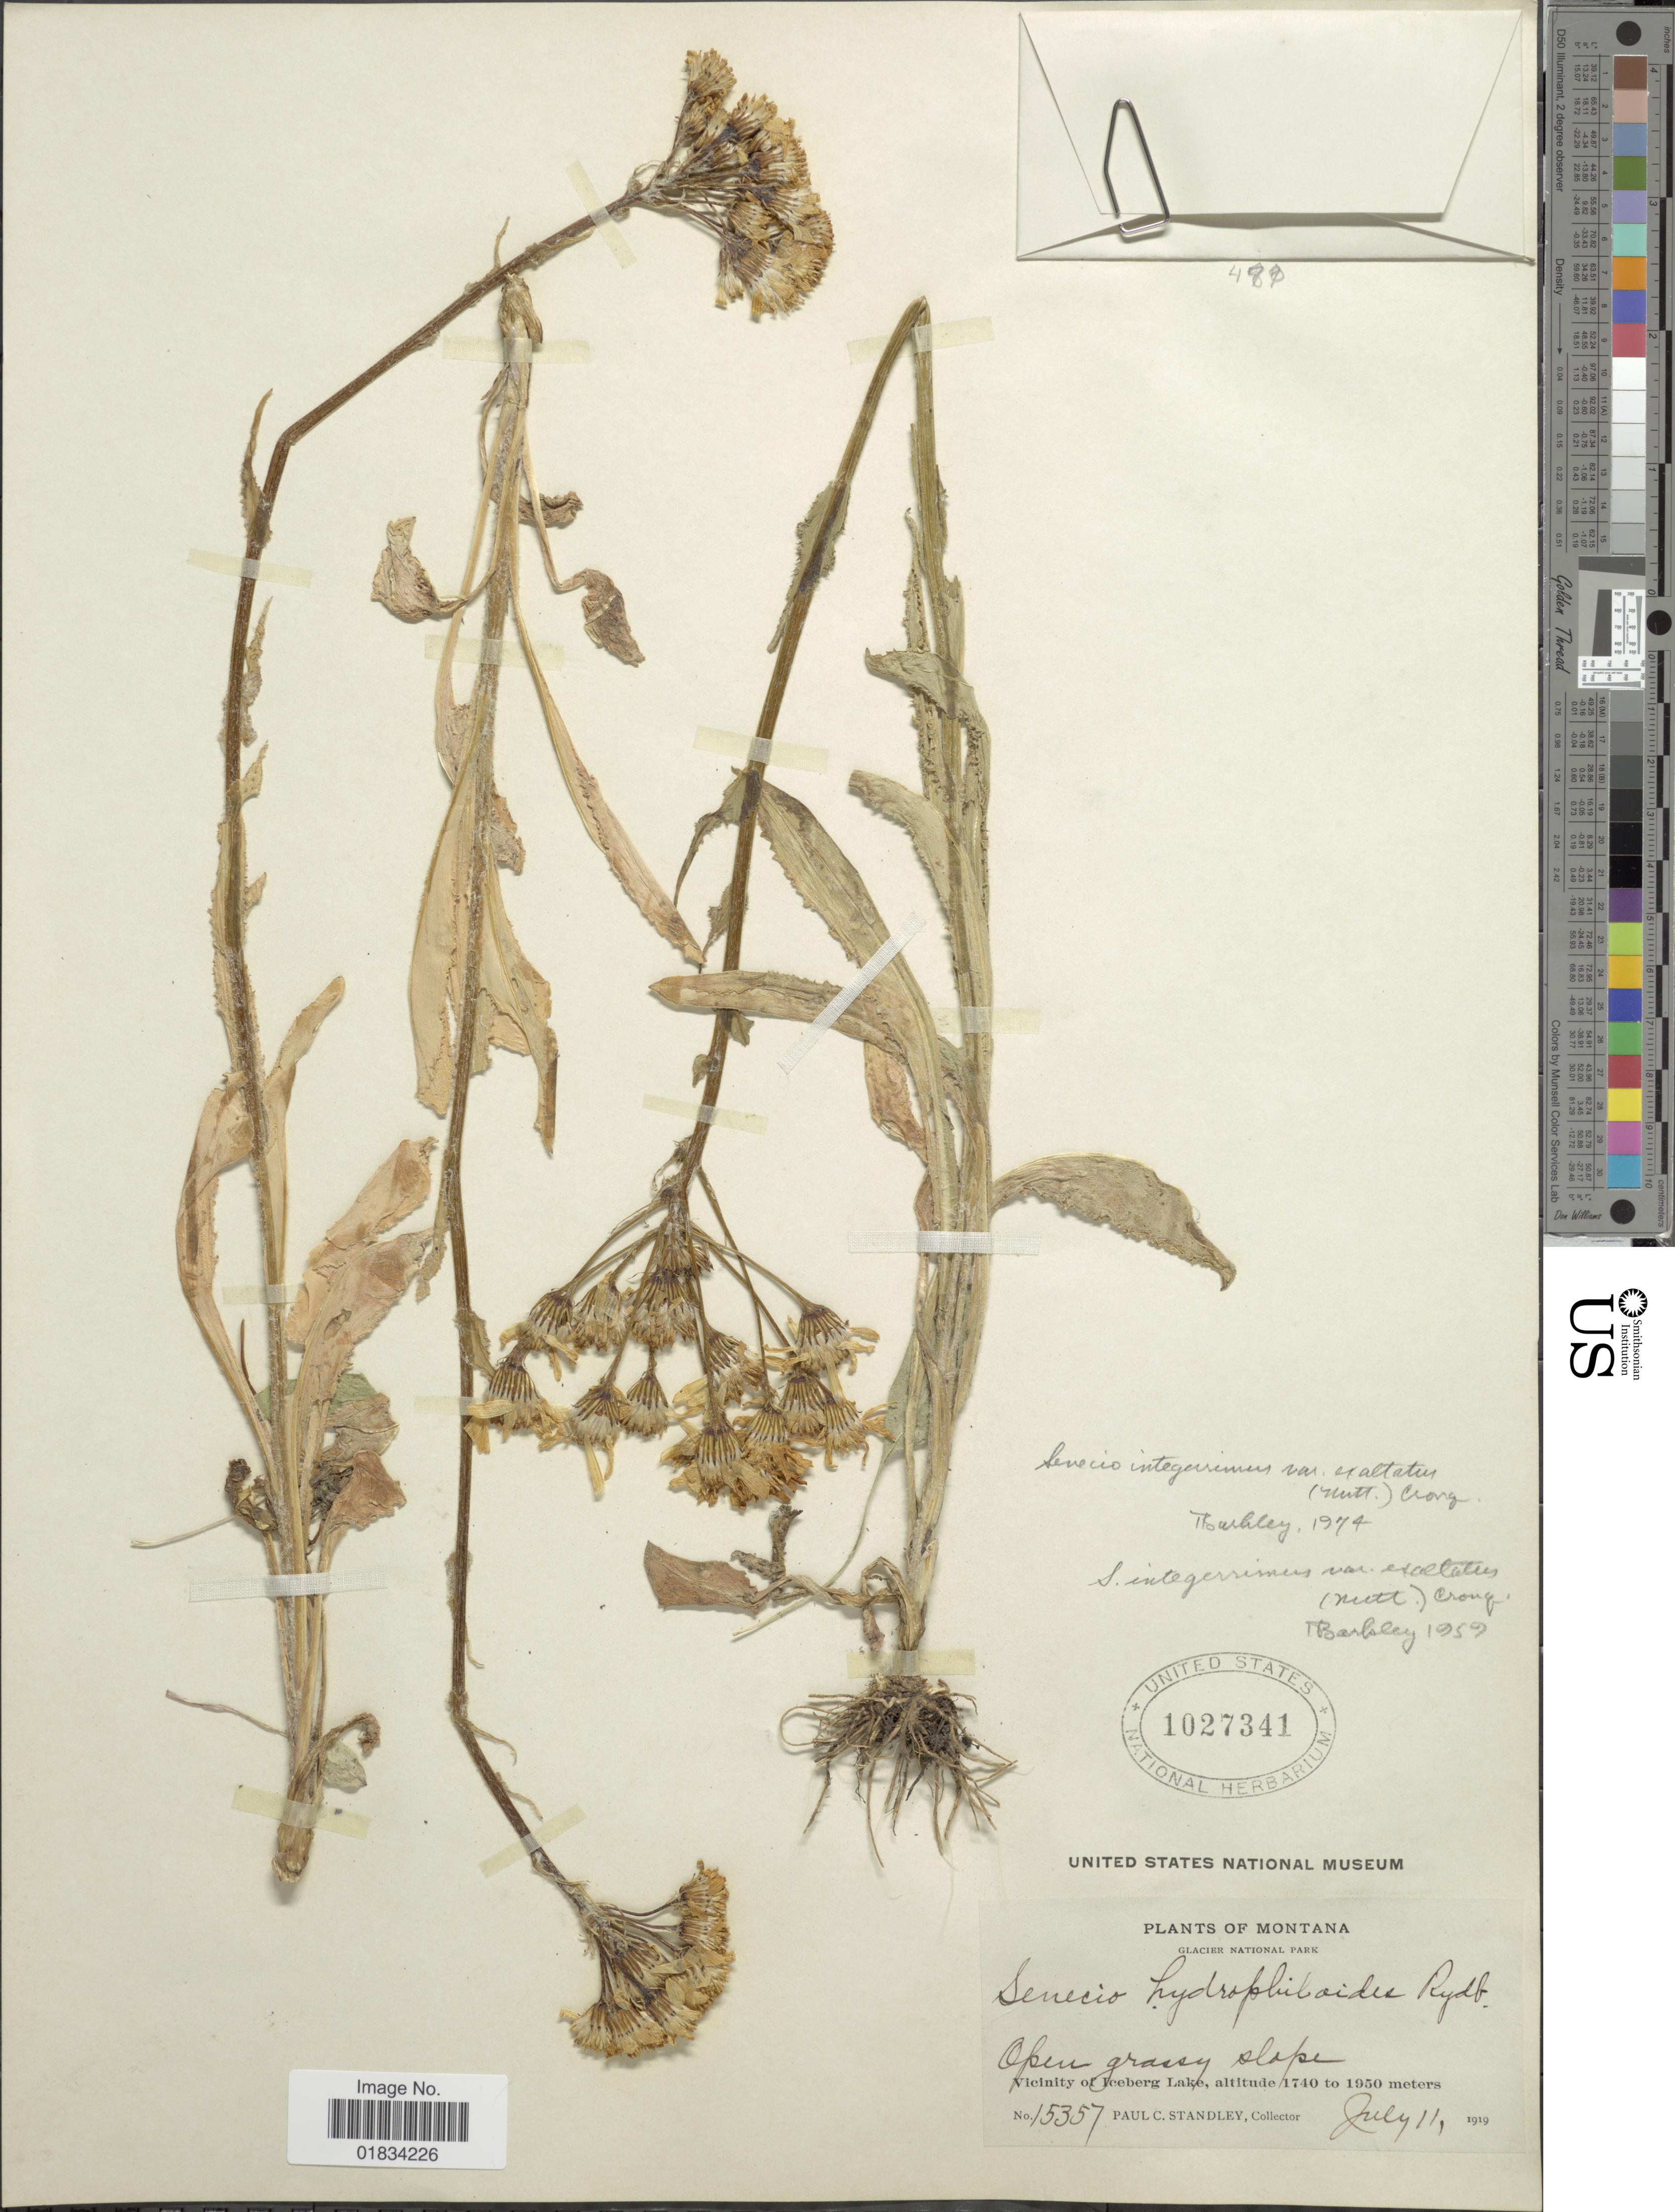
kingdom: Plantae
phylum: Tracheophyta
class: Magnoliopsida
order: Asterales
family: Asteraceae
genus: Senecio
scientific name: Senecio integerrimus var. exaltatus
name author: (Nutt.) Cronq.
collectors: P. C. Standley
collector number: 15357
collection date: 1919-07-11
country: United States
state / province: Montana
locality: Glacier National Park. Vicinity of Iceberg Lake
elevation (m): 1740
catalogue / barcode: US 1027341